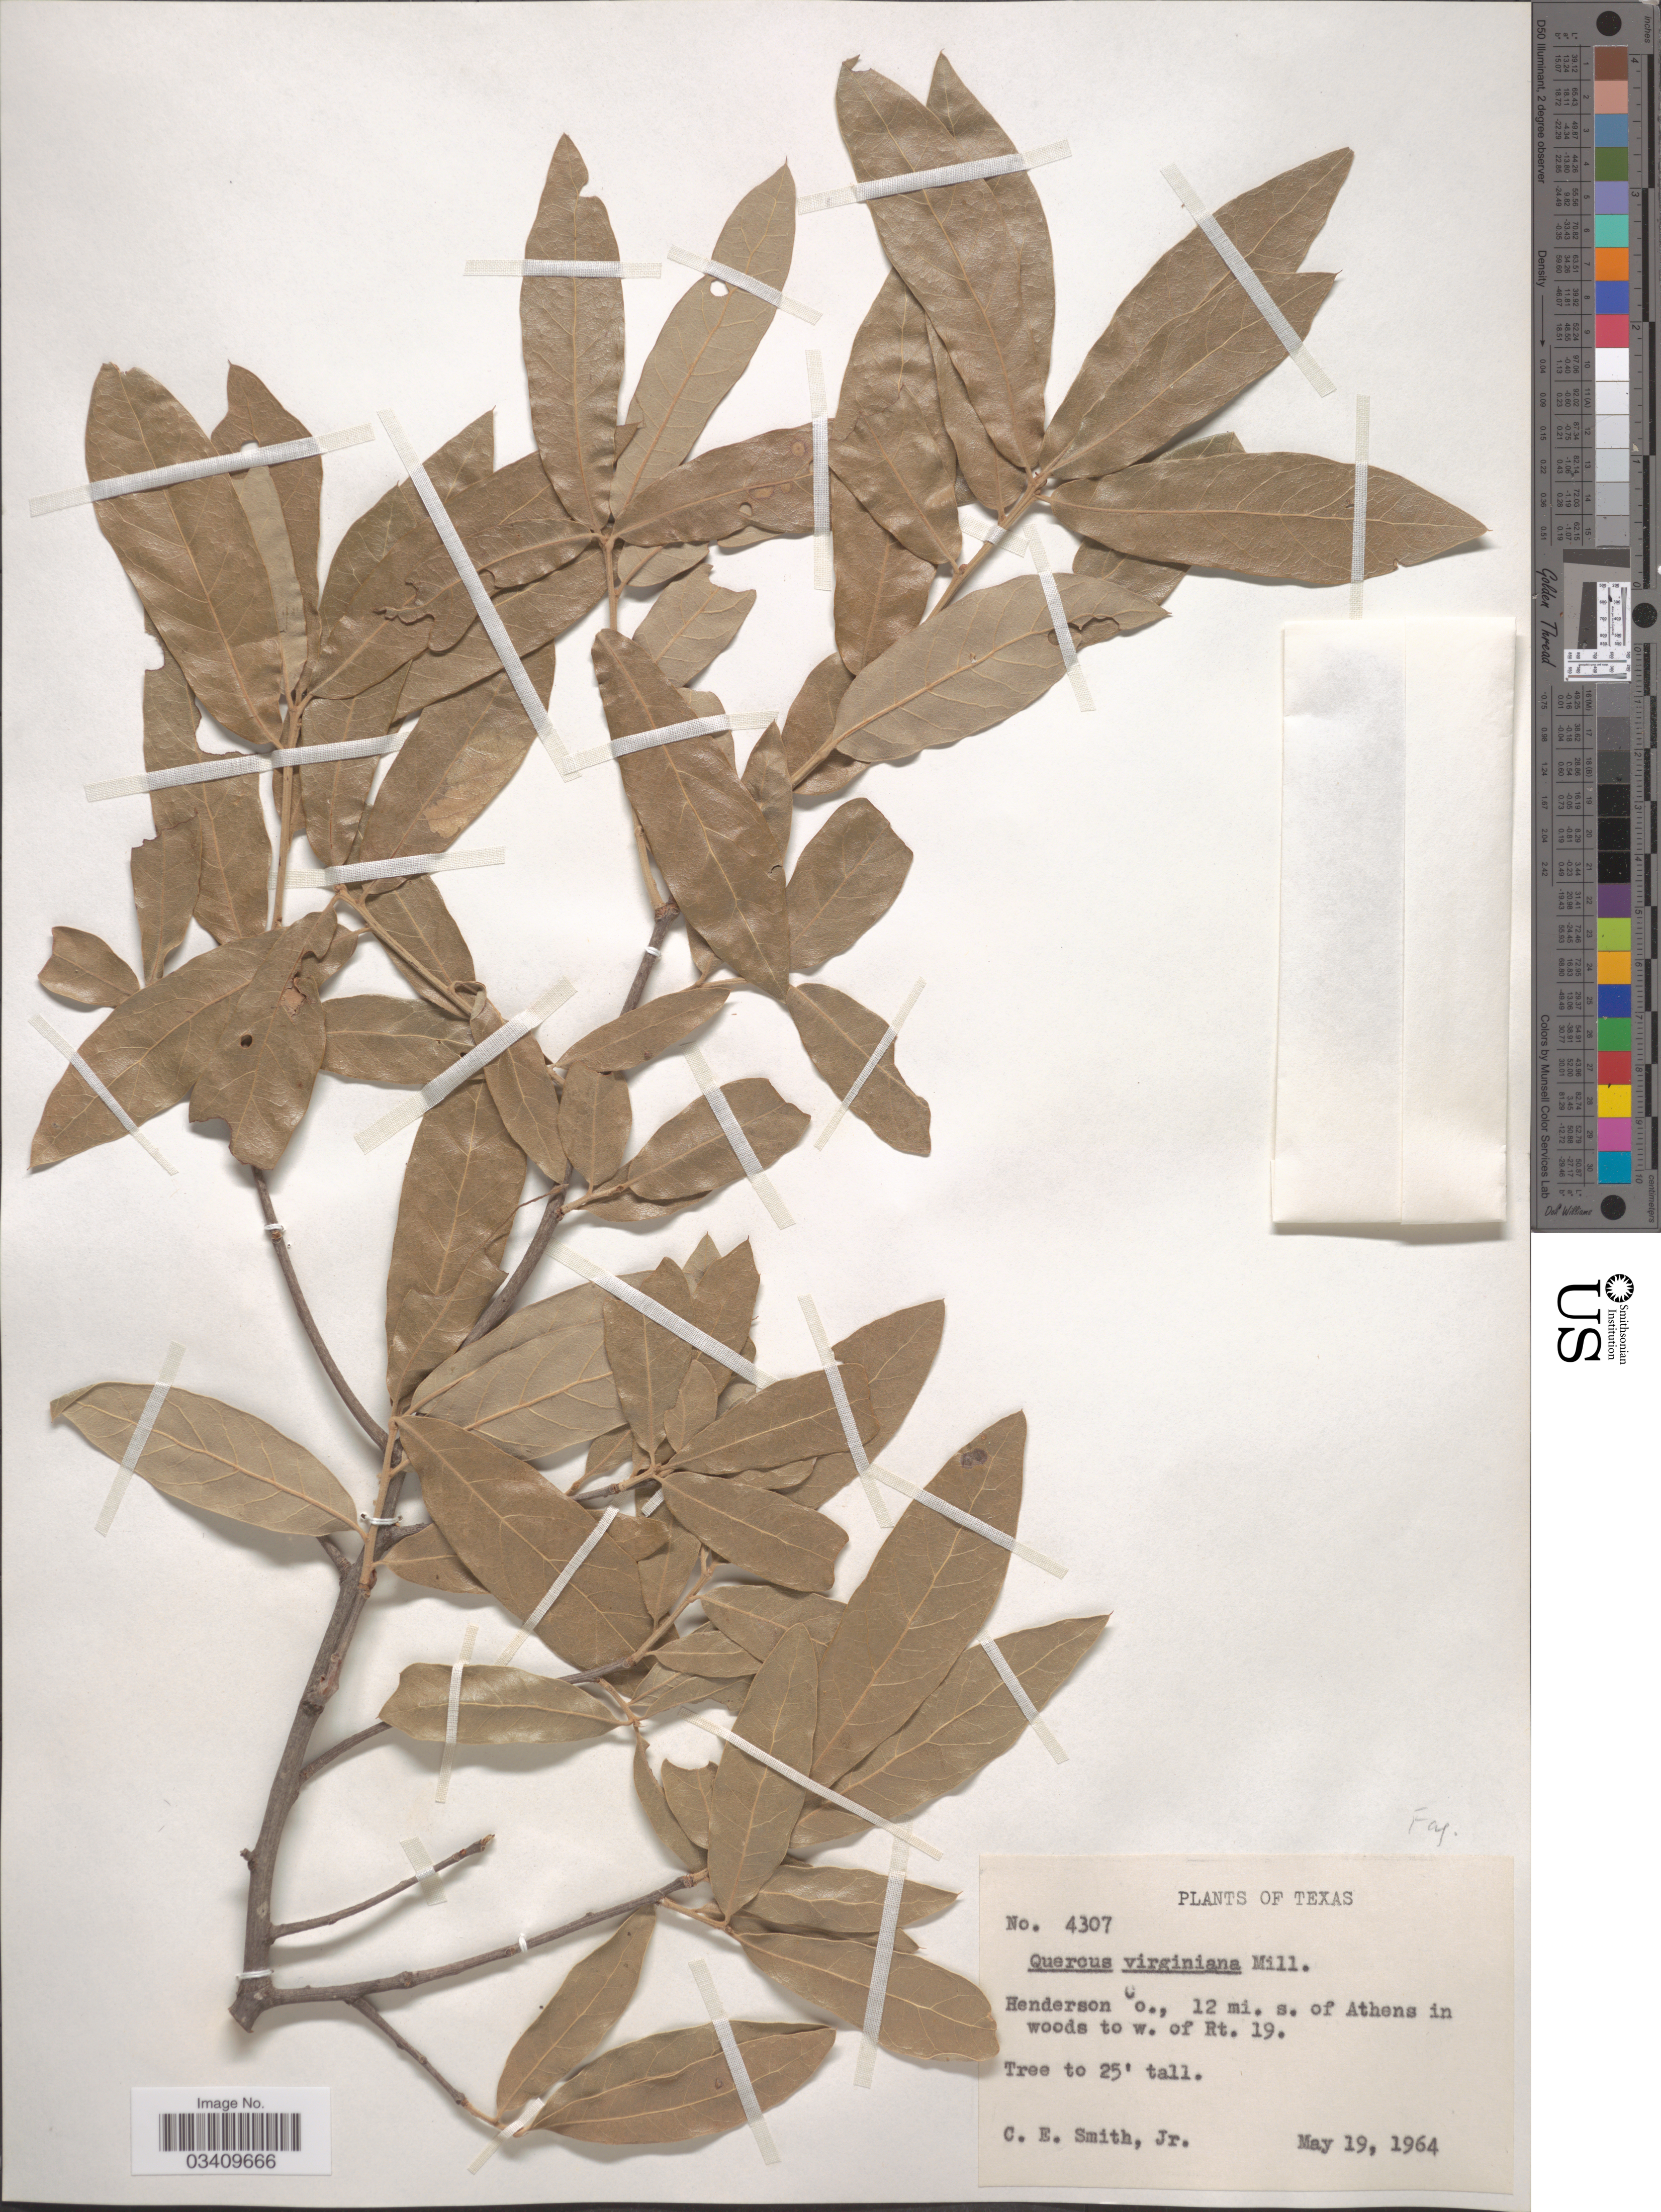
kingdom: Plantae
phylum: Tracheophyta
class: Magnoliopsida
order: Fagales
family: Fagaceae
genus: Quercus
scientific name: Quercus virginiana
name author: Mill.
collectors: C. E. Smith Jr.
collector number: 4307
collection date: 1964-05-19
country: United States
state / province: Texas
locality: Henderson Co., 12 mi. s. of Athens in woods to w. of Rt. 19.